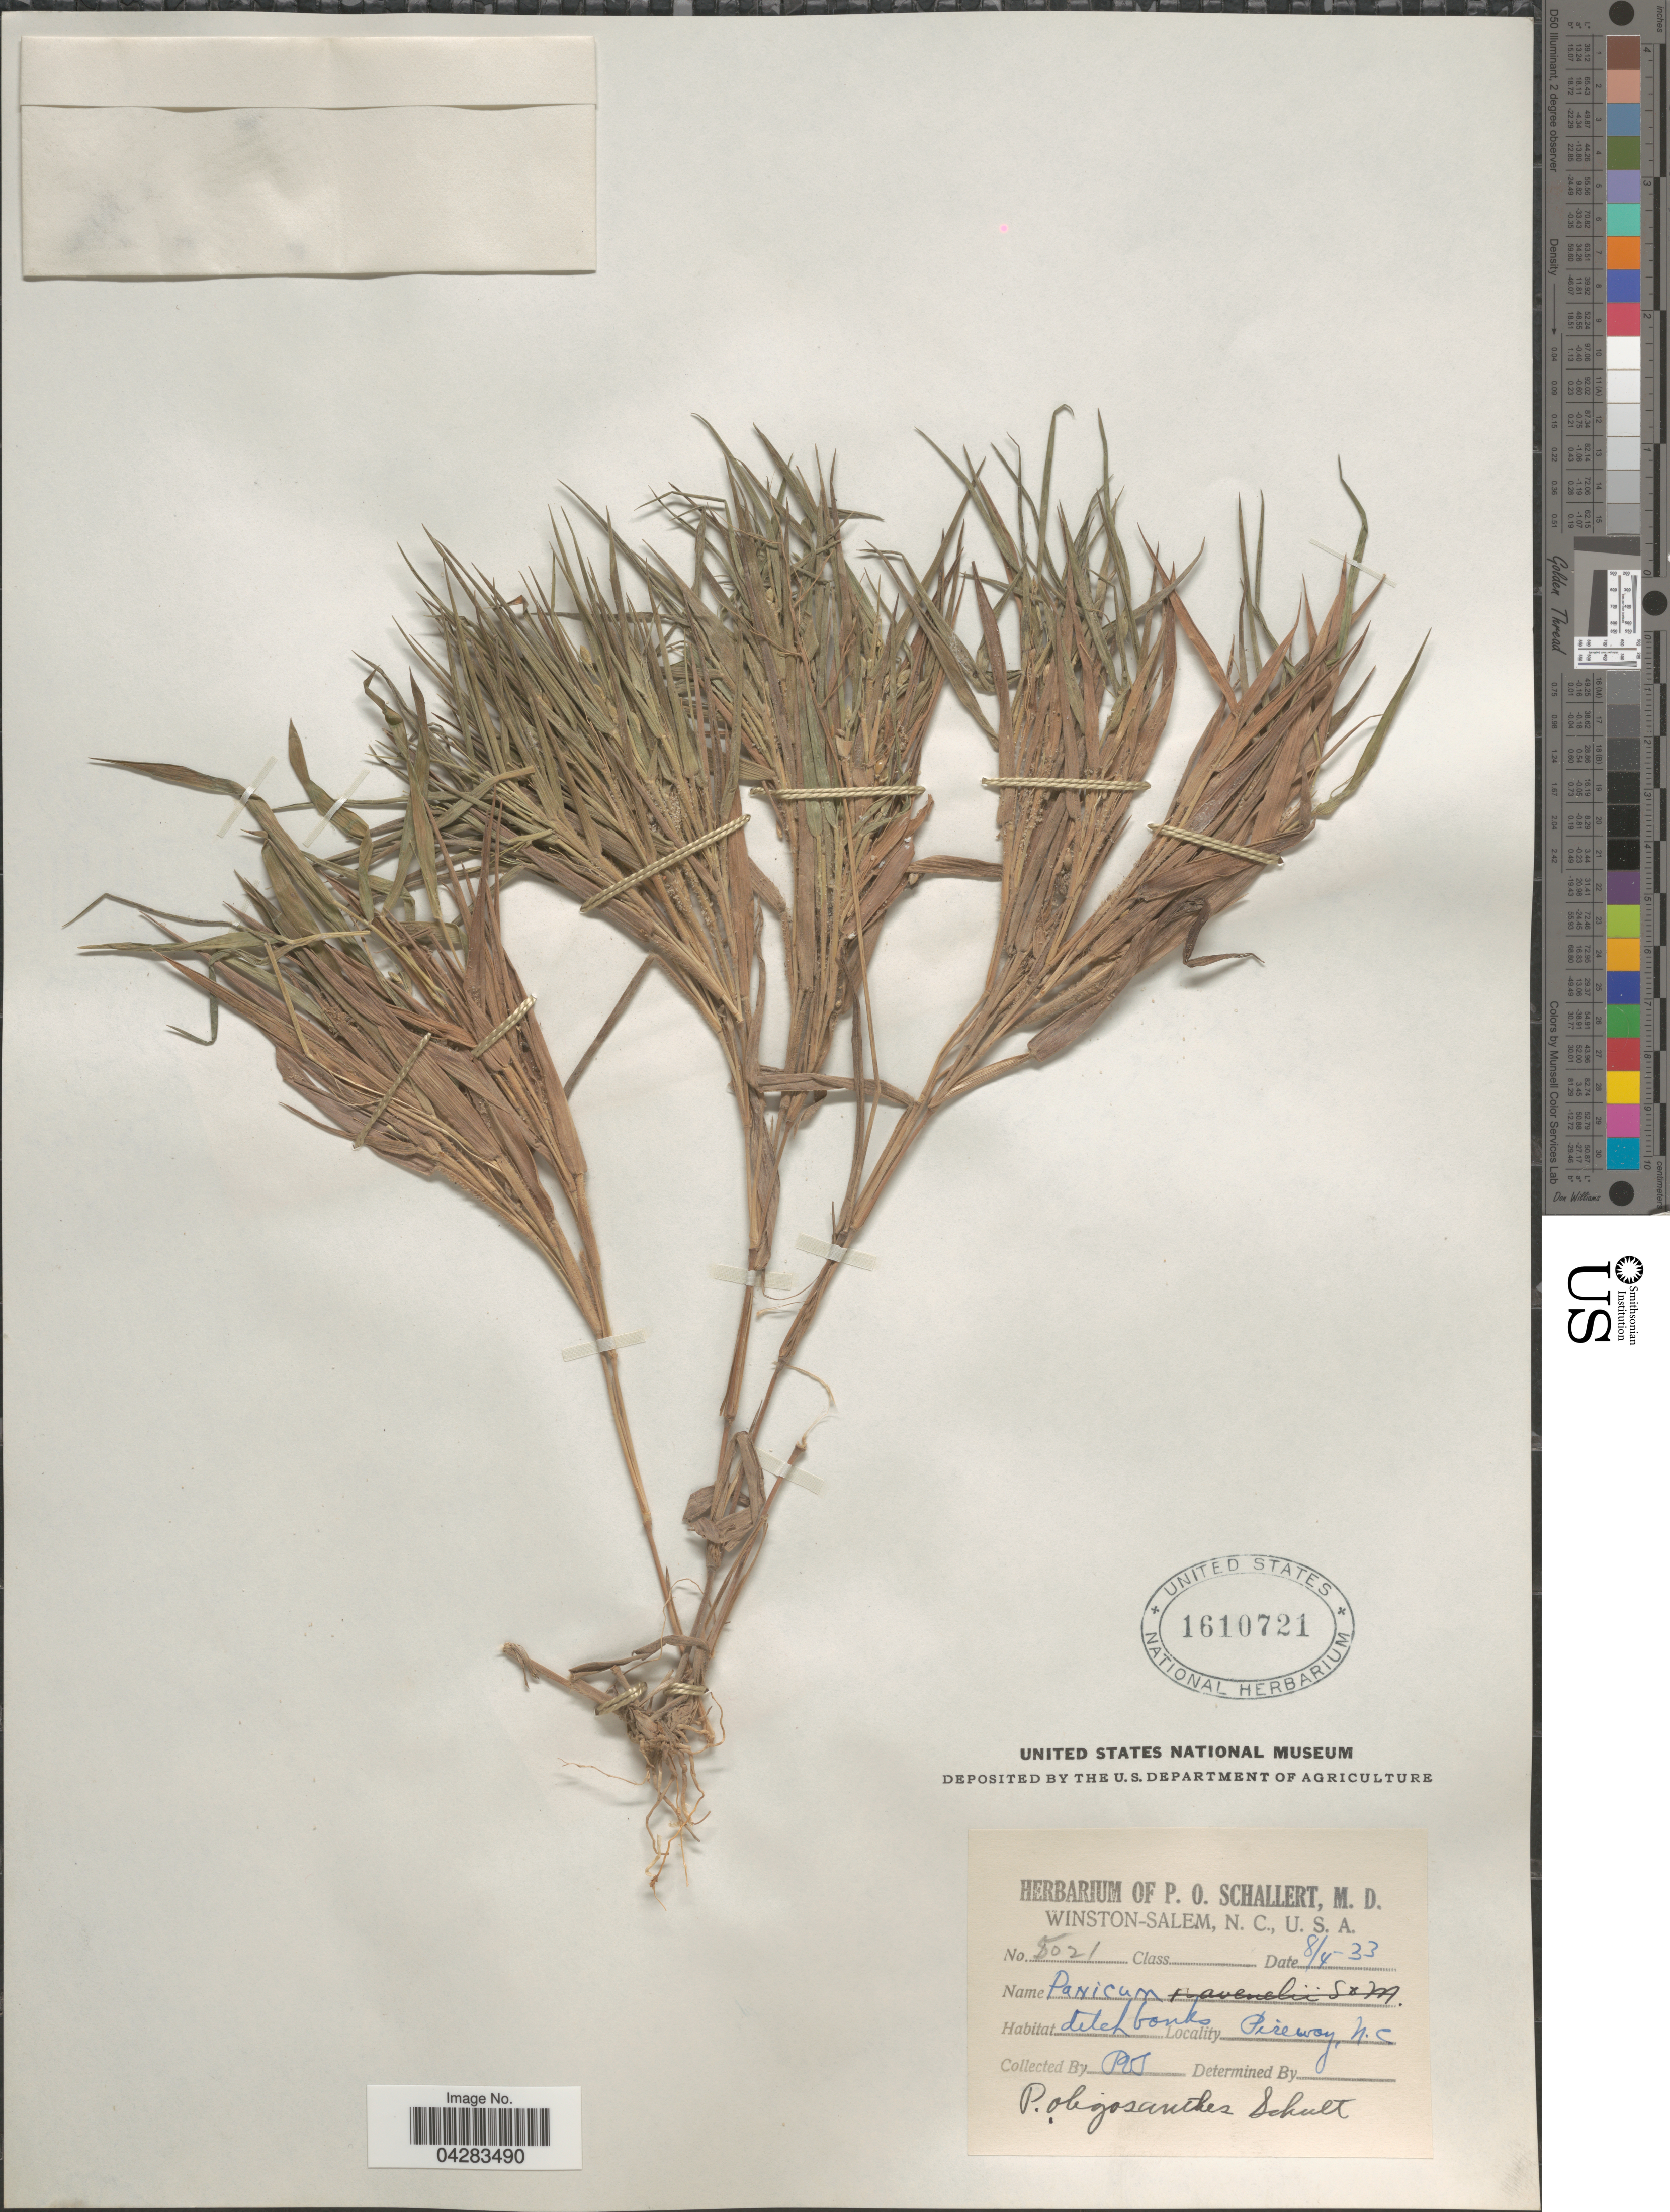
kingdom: Plantae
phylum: Tracheophyta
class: Liliopsida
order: Poales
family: Poaceae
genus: Dichanthelium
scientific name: Dichanthelium oligosanthes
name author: (Schult.) Gould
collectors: P. Schallert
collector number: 5021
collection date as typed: Transcribed d/m/y: 4/8/33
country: United States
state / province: North Carolina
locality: Pireway.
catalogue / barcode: US 1610721